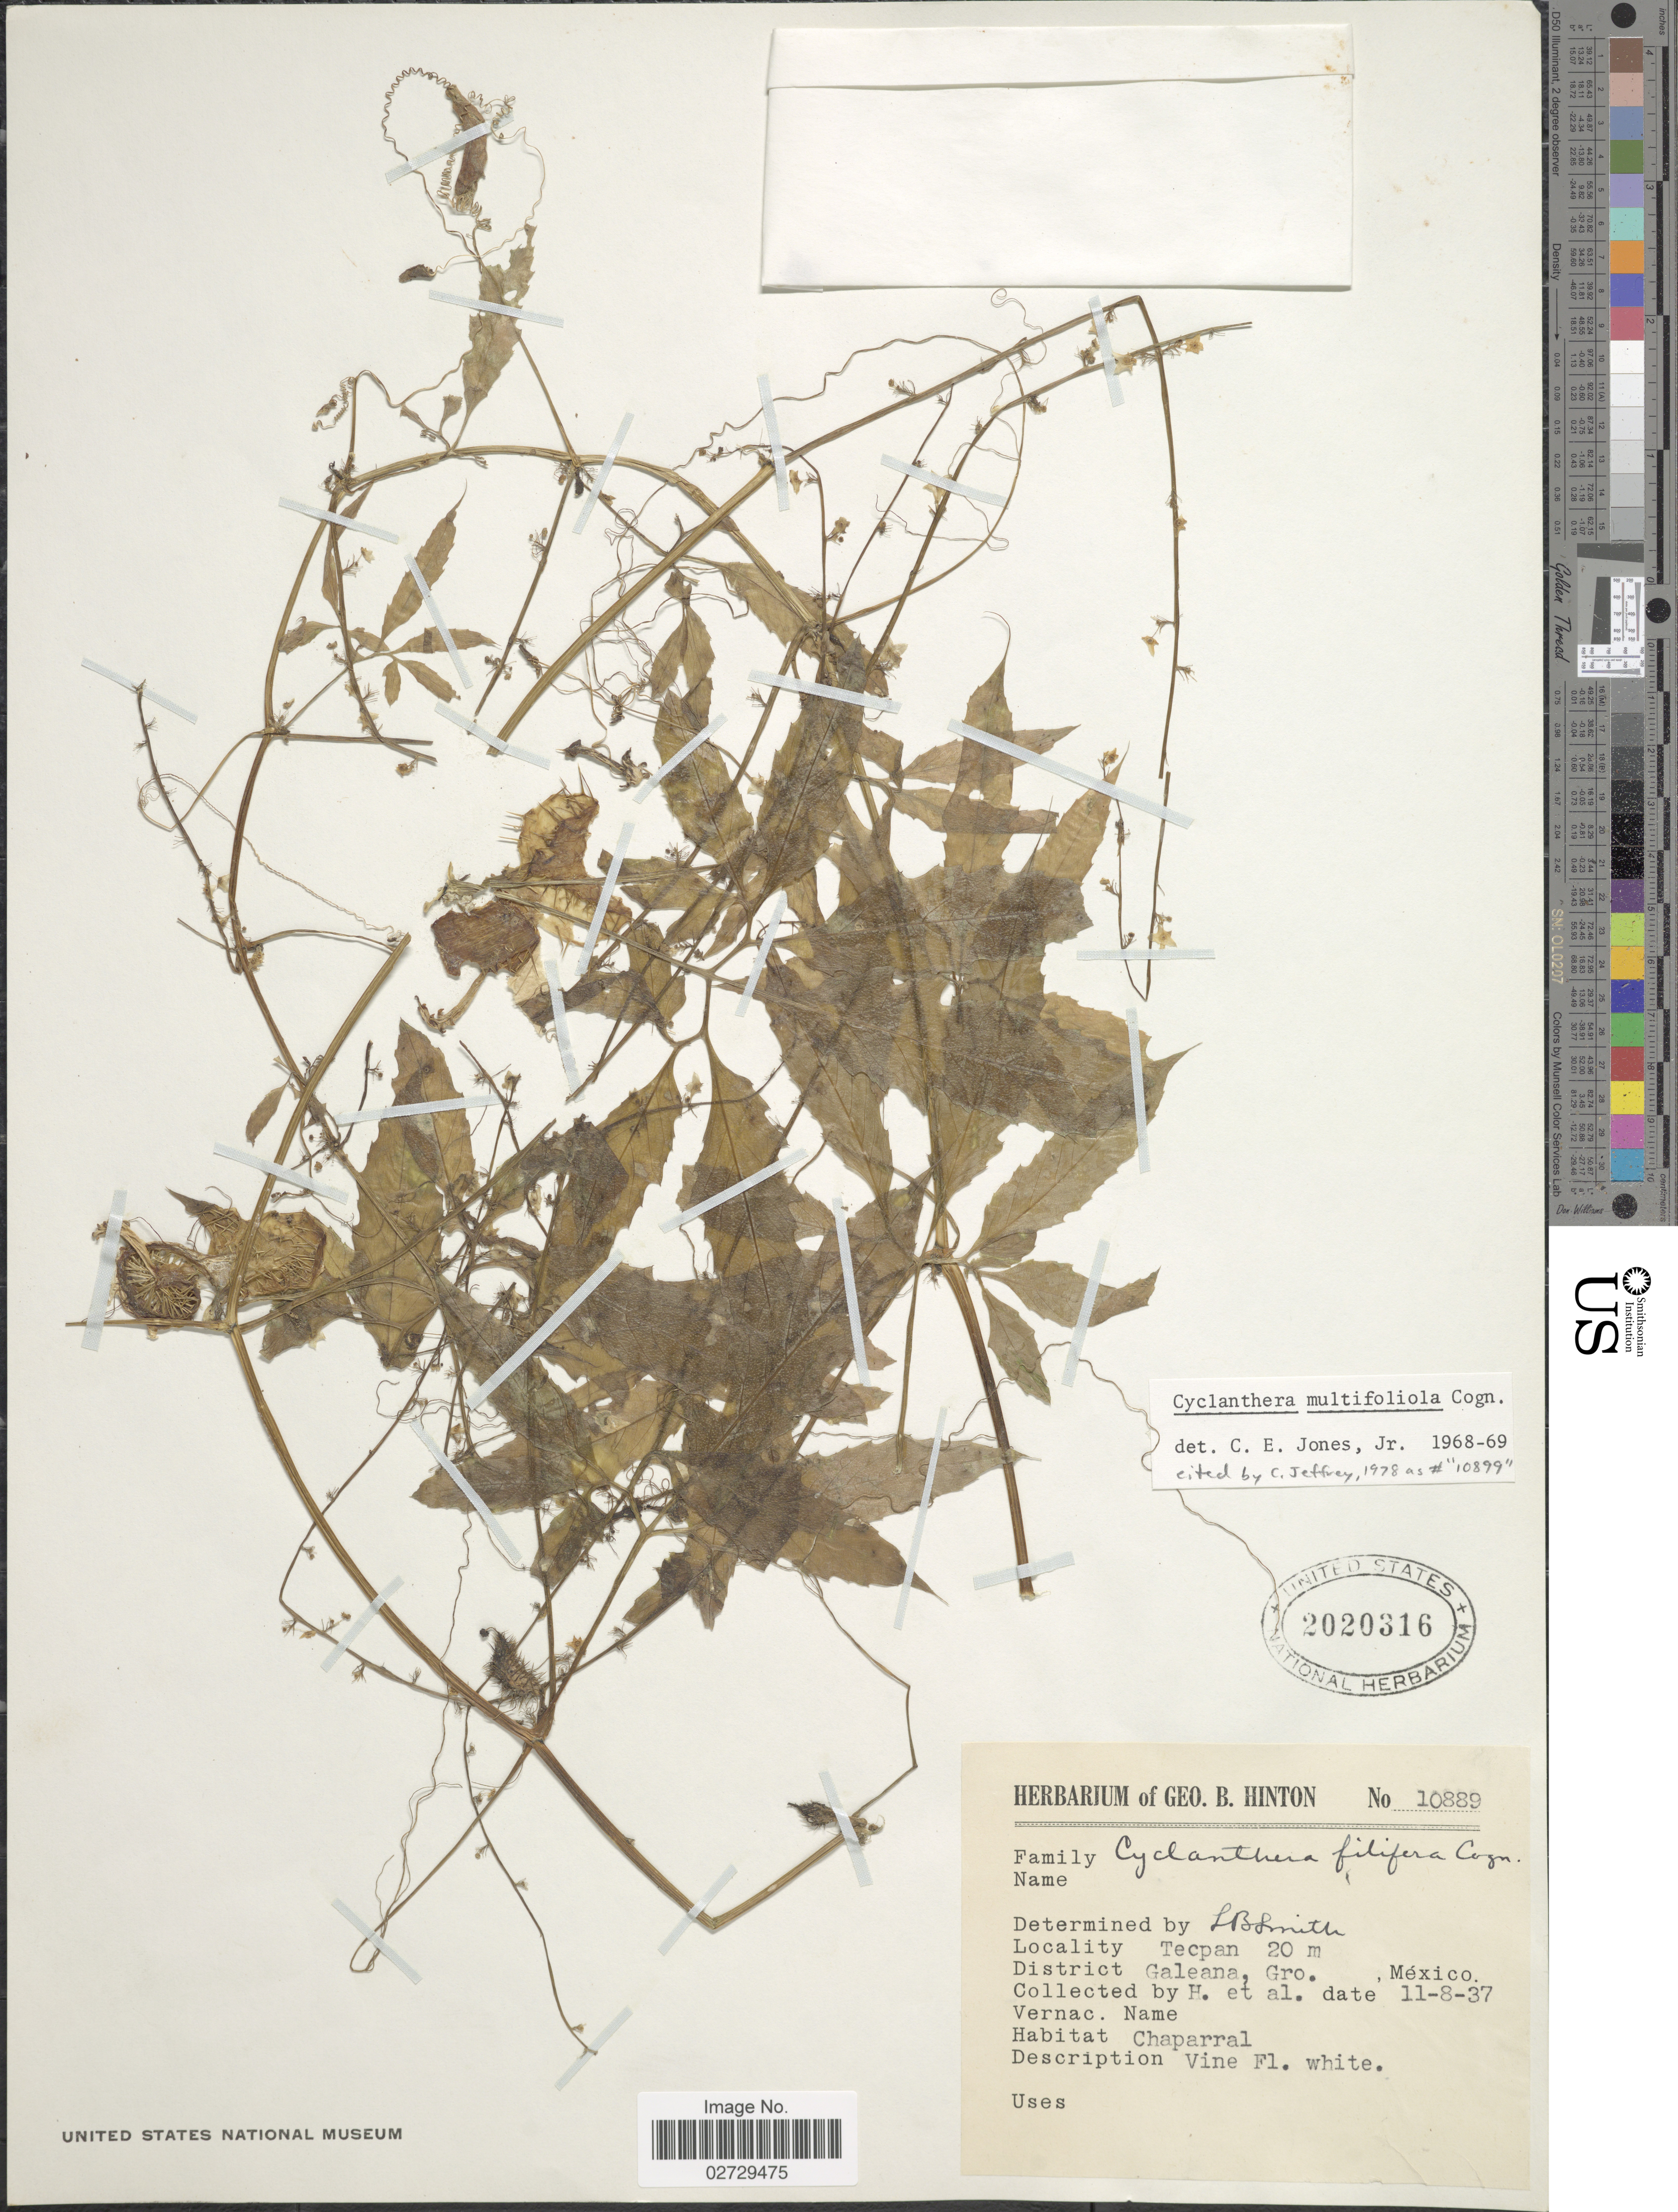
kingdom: Plantae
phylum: Tracheophyta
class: Magnoliopsida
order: Cucurbitales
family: Cucurbitaceae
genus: Cyclanthera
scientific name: Cyclanthera multifoliolata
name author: Cogn.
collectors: G. B. Hinton & et al.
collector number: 10889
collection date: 1937-11-08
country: Mexico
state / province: Guerrero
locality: Tecpan. District: Galeana.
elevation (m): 20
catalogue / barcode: US 2020316